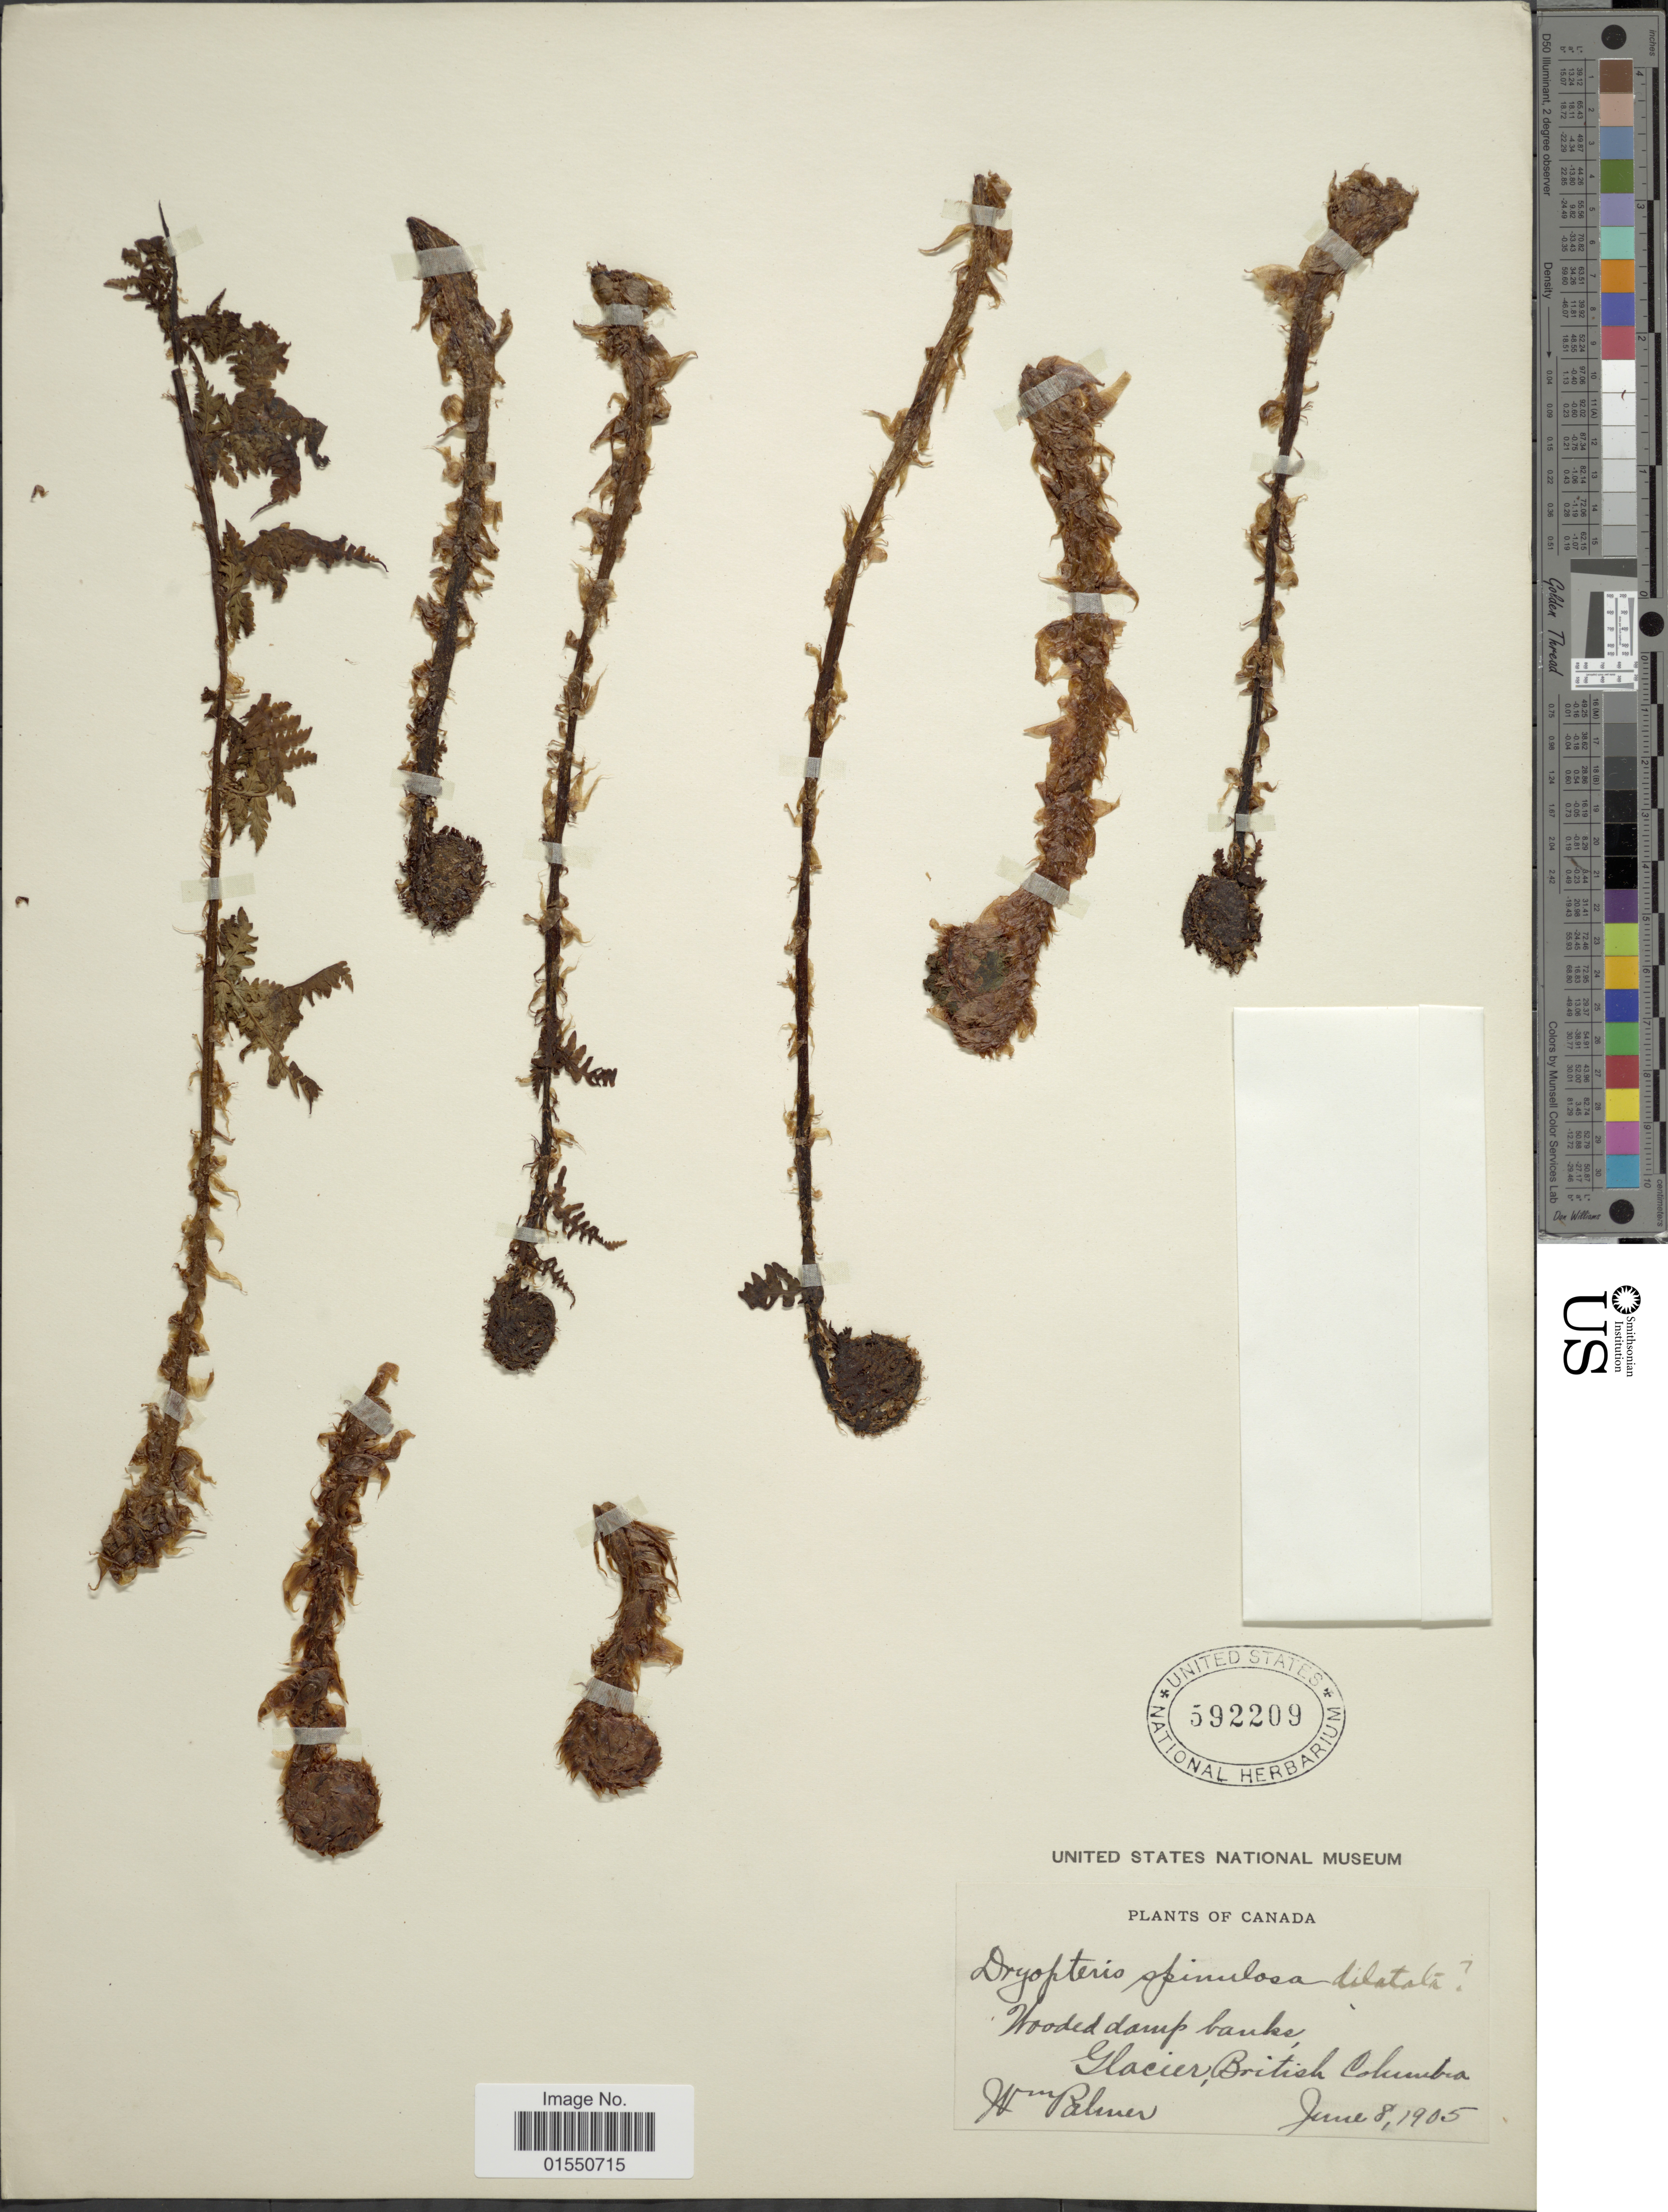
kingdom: Plantae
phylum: Tracheophyta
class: Polypodiopsida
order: Polypodiales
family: Dryopteridaceae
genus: Dryopteris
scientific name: Dryopteris expansa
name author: (C. Presl) Fraser-Jenk. & Jermy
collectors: W. Palmer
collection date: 1905-06-08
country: Canada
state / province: British Columbia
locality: Wooded damp banks, Glacier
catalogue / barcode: US 592209